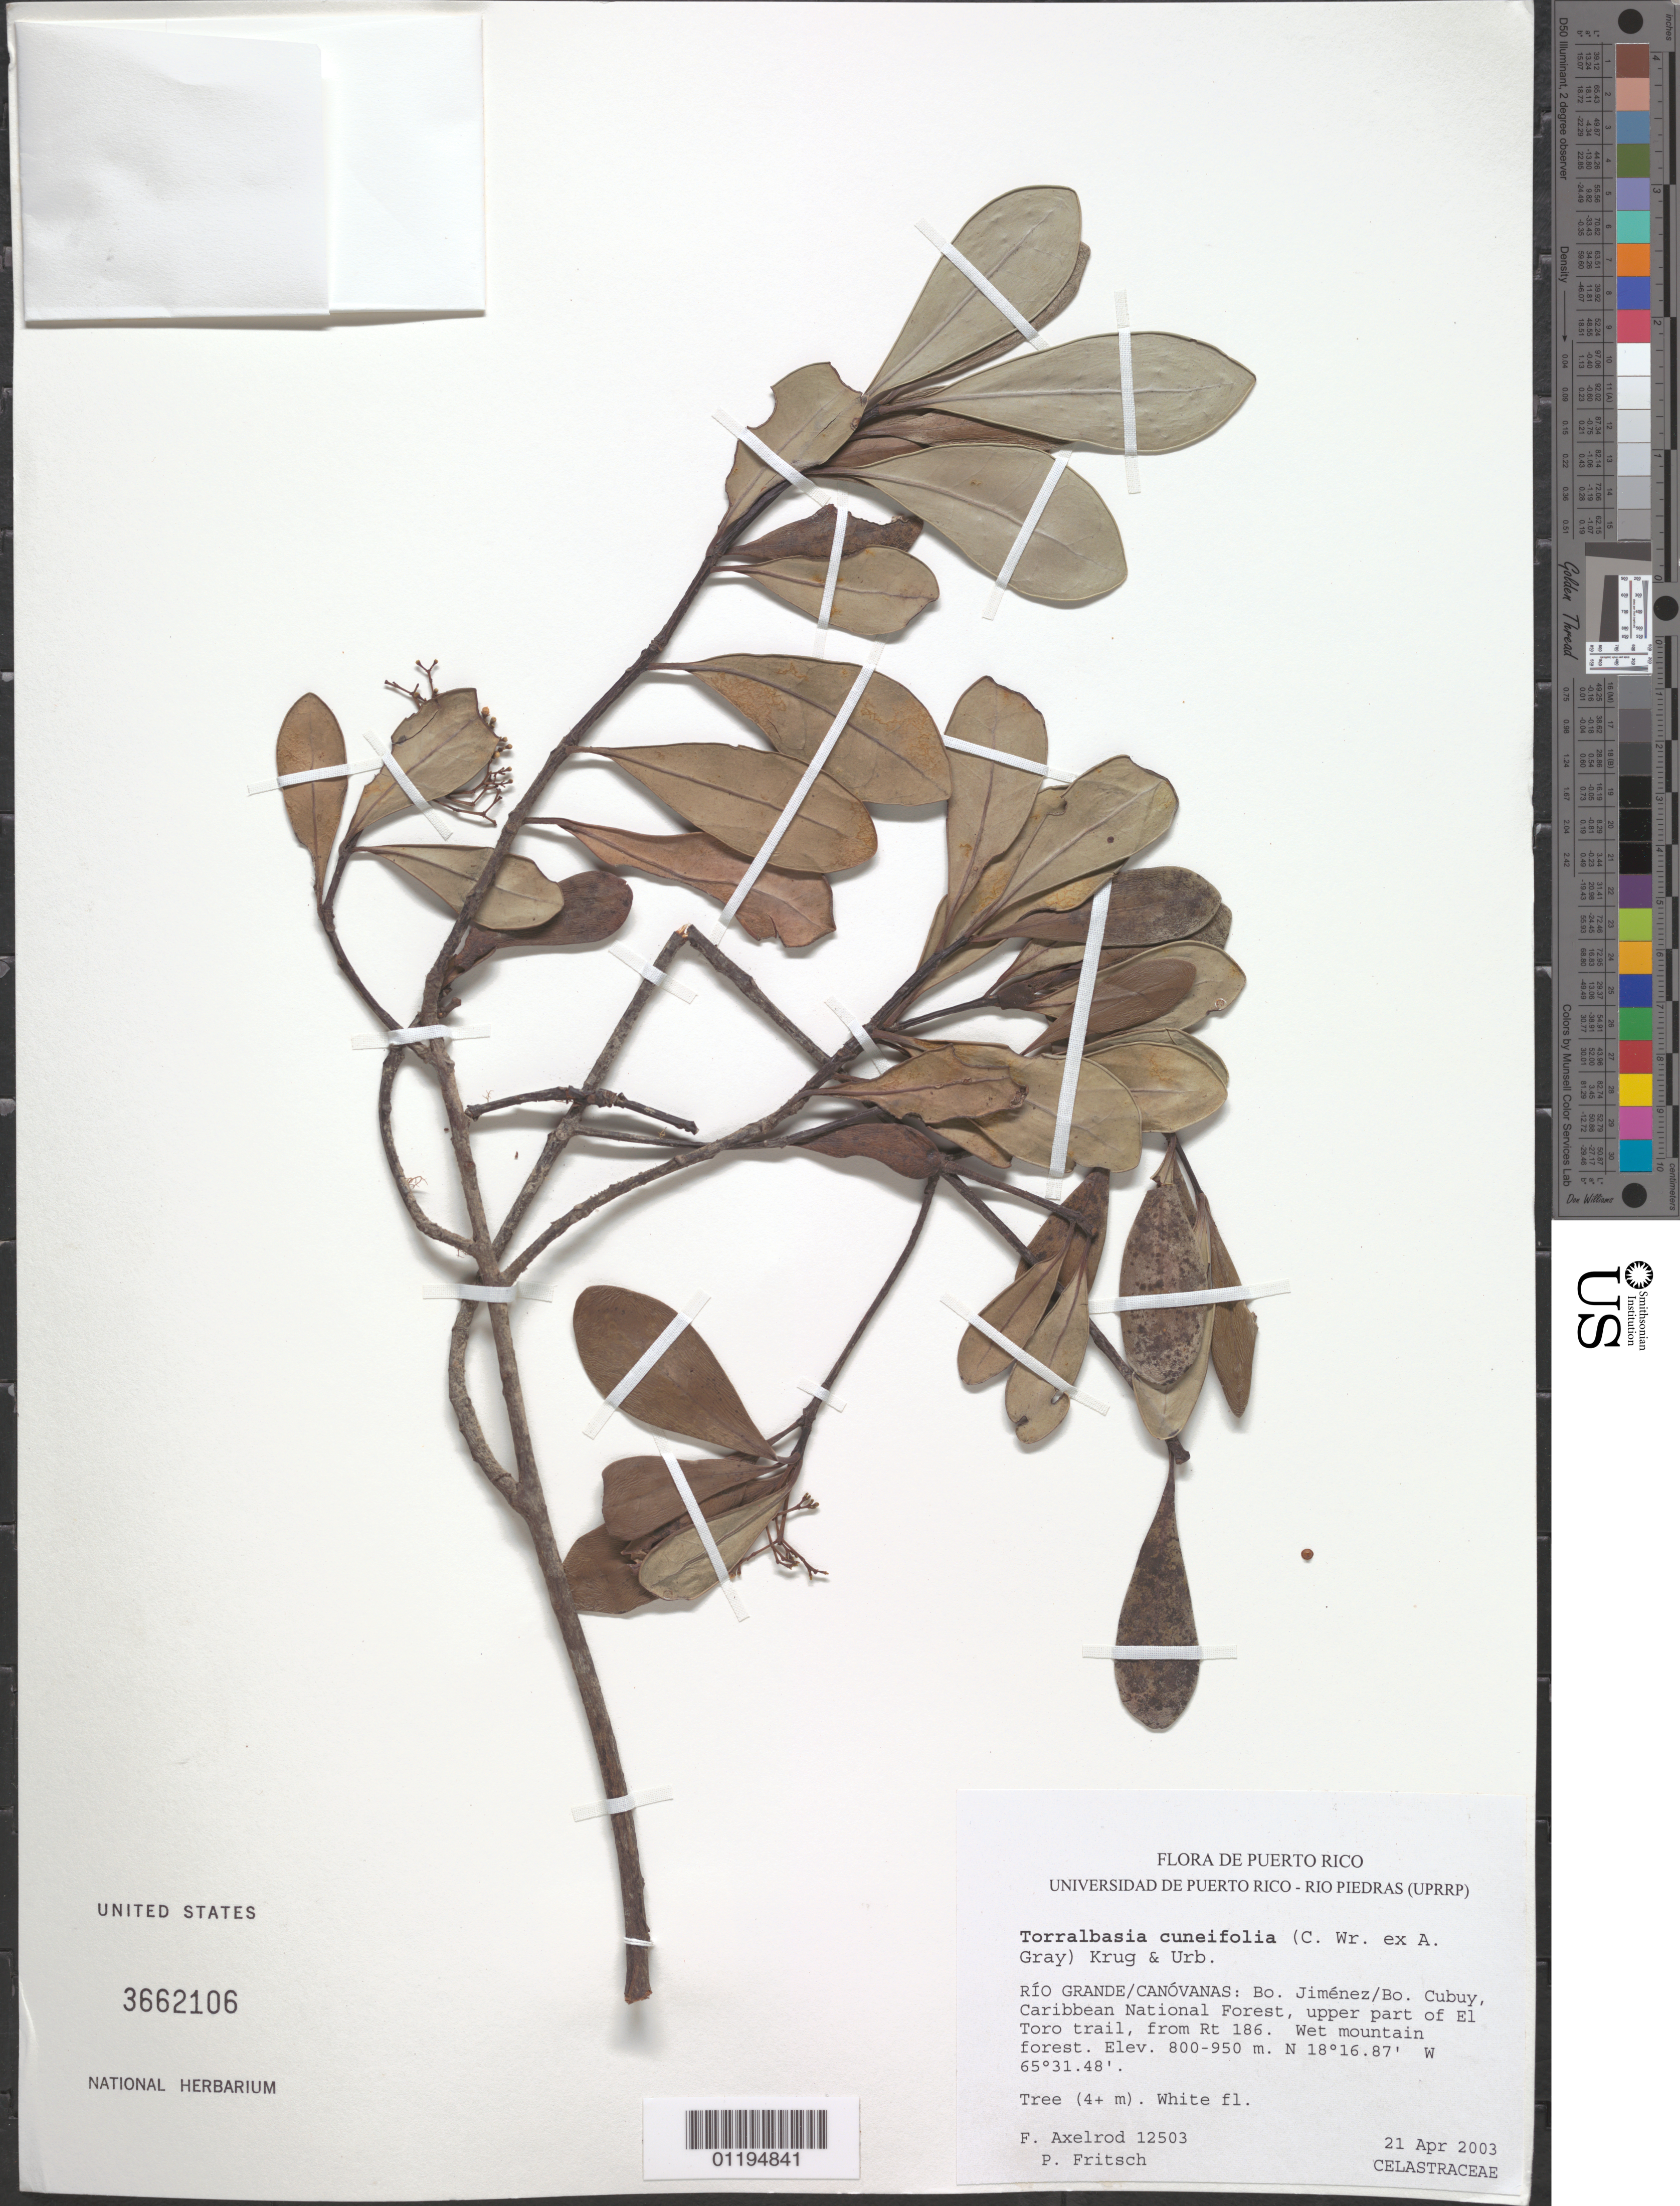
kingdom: Plantae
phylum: Tracheophyta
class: Magnoliopsida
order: Celastrales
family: Celastraceae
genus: Torralbasia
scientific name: Torralbasia cuneifolia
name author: (C. Wright ex Griseb.) Krug & Urb.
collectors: F. S. Axelrod, P. Fritsch & K. Foote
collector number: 12503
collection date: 2003-04-21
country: Puerto Rico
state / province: Rio Grande-Canovanas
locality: Caribbean National Forest, upper part of El Toro trail, from Rt 186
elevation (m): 800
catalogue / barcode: US 3662106